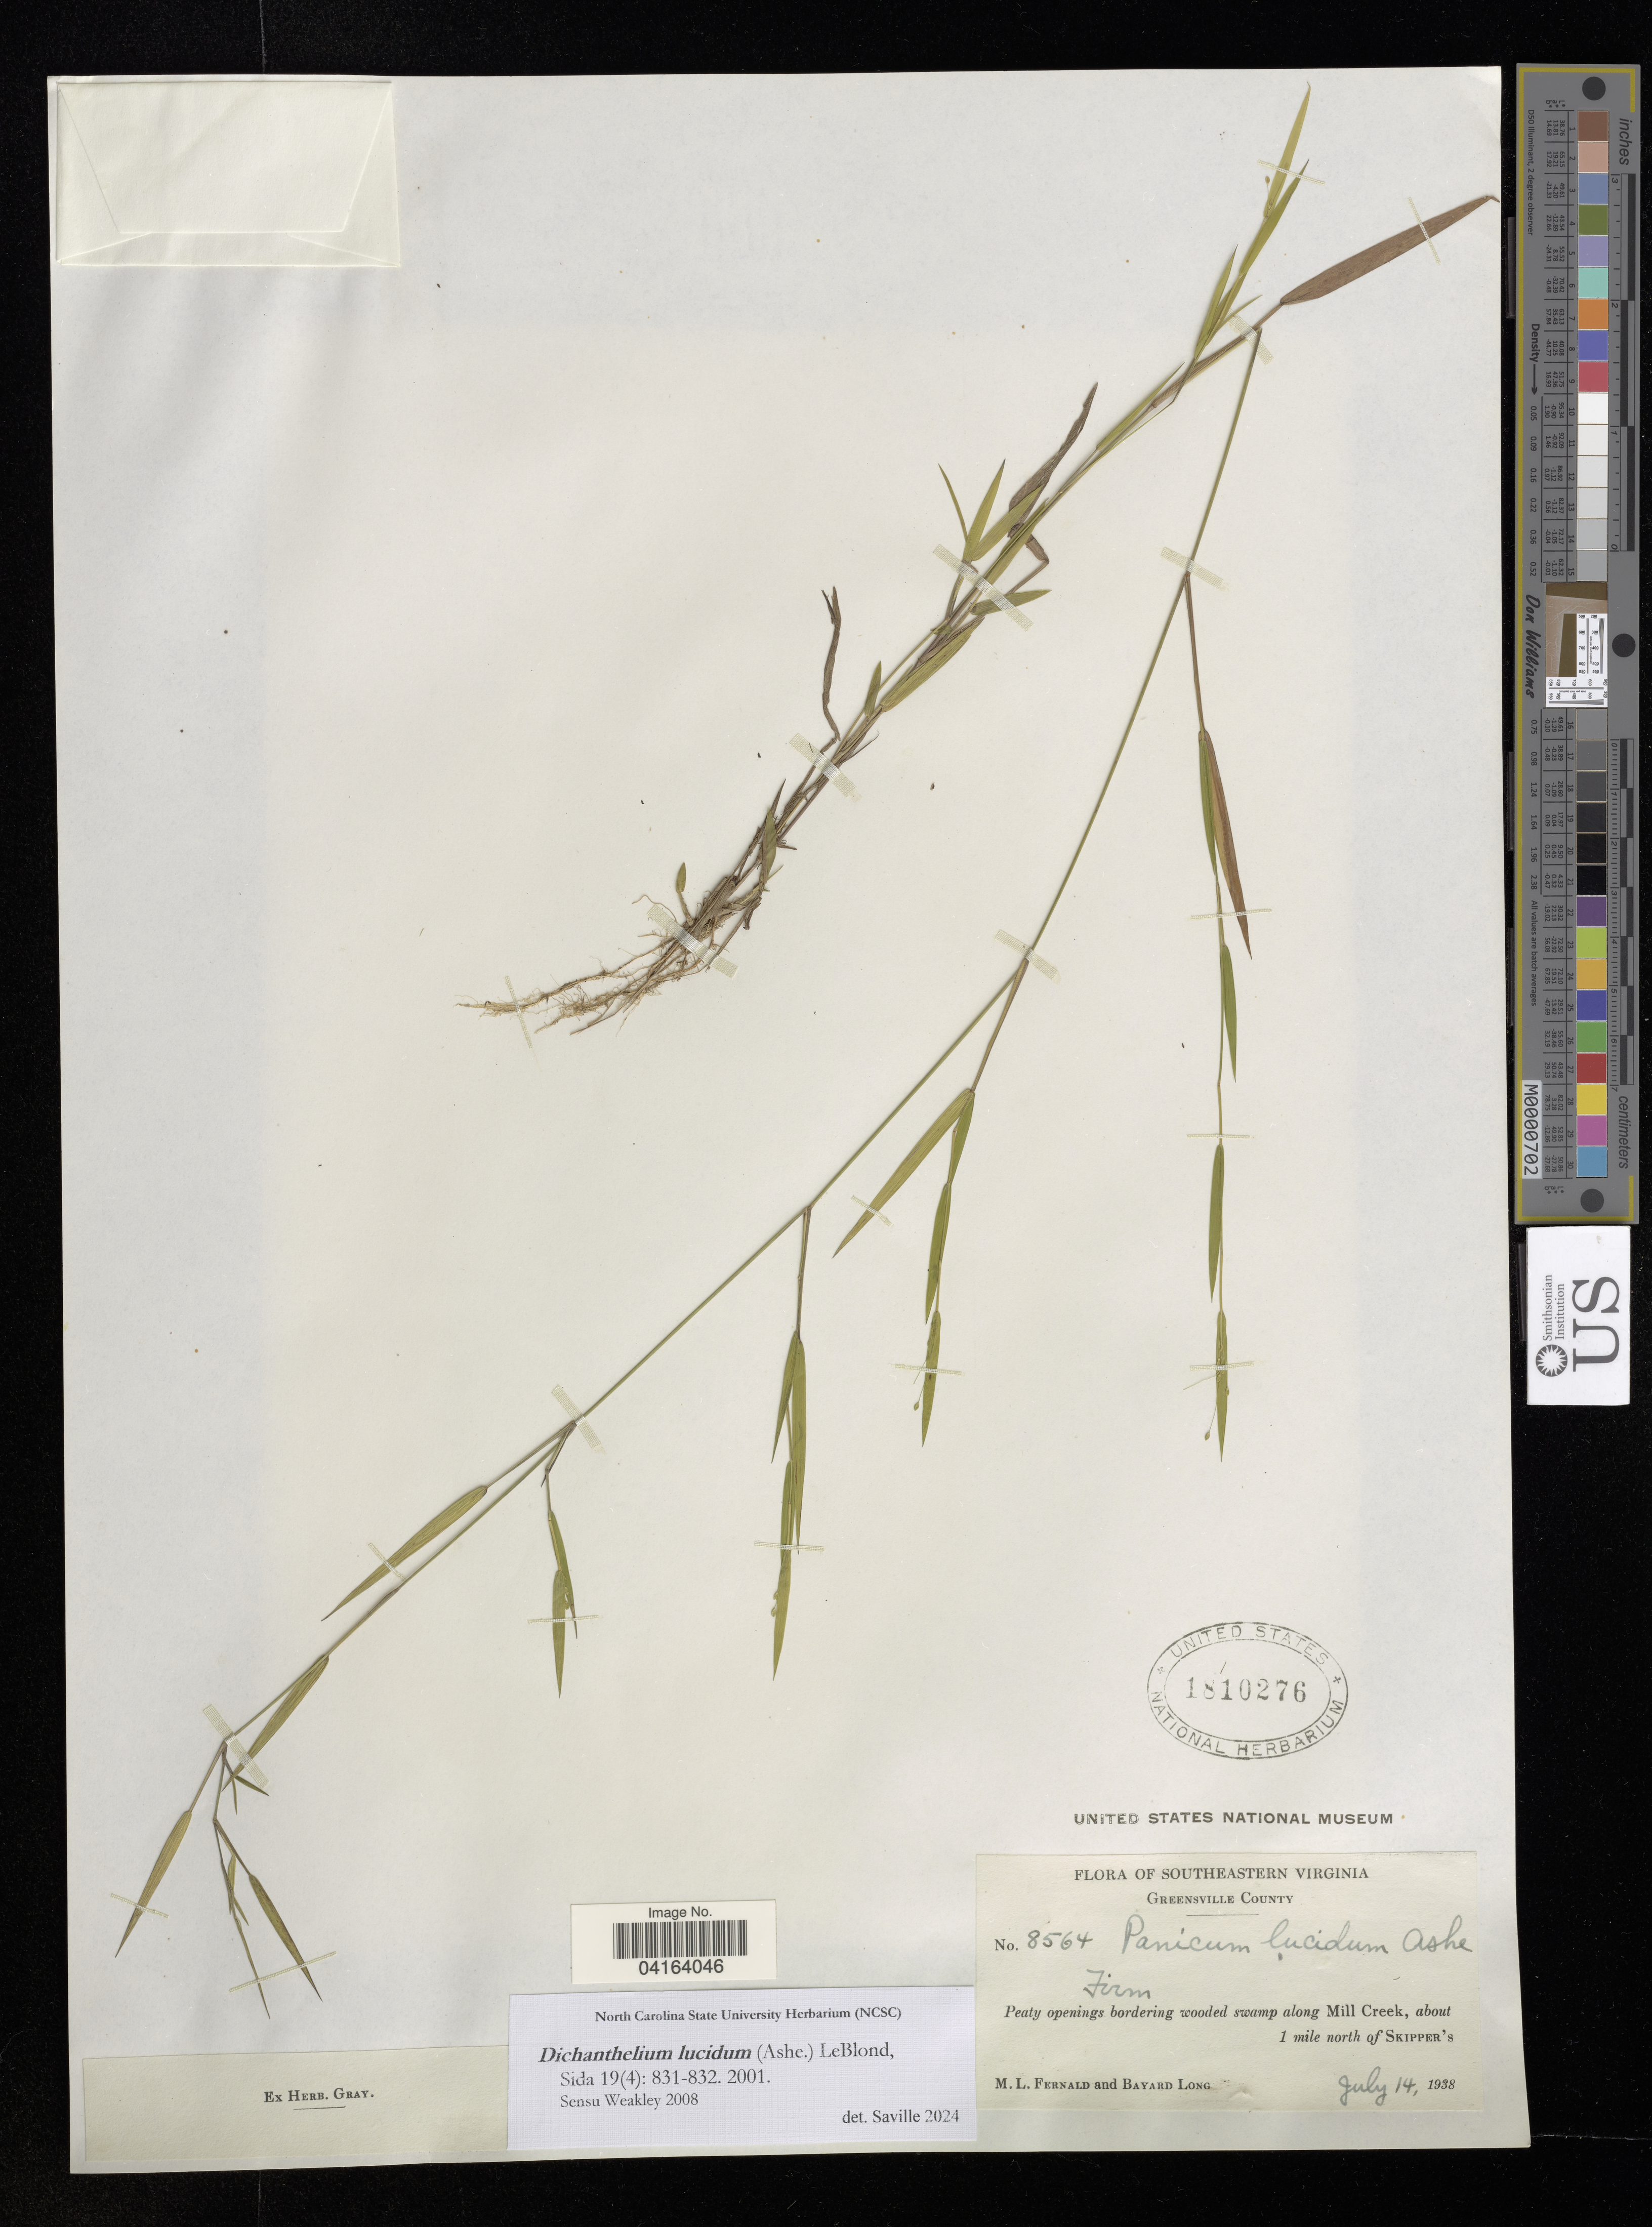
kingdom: Plantae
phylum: Tracheophyta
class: Liliopsida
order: Poales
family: Poaceae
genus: Dichanthelium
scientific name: Dichanthelium lucidum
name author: (Ashe) LeBlond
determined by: Saville, A. C., (NCSC), North Carolina State University (UNITED STATES)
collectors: M. L. Fernald & B. Long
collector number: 8564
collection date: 1938-07-14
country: United States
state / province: Virginia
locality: Greensville County. Along Mill Creek, about 1 mile north of Skipper's.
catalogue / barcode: US 1810276